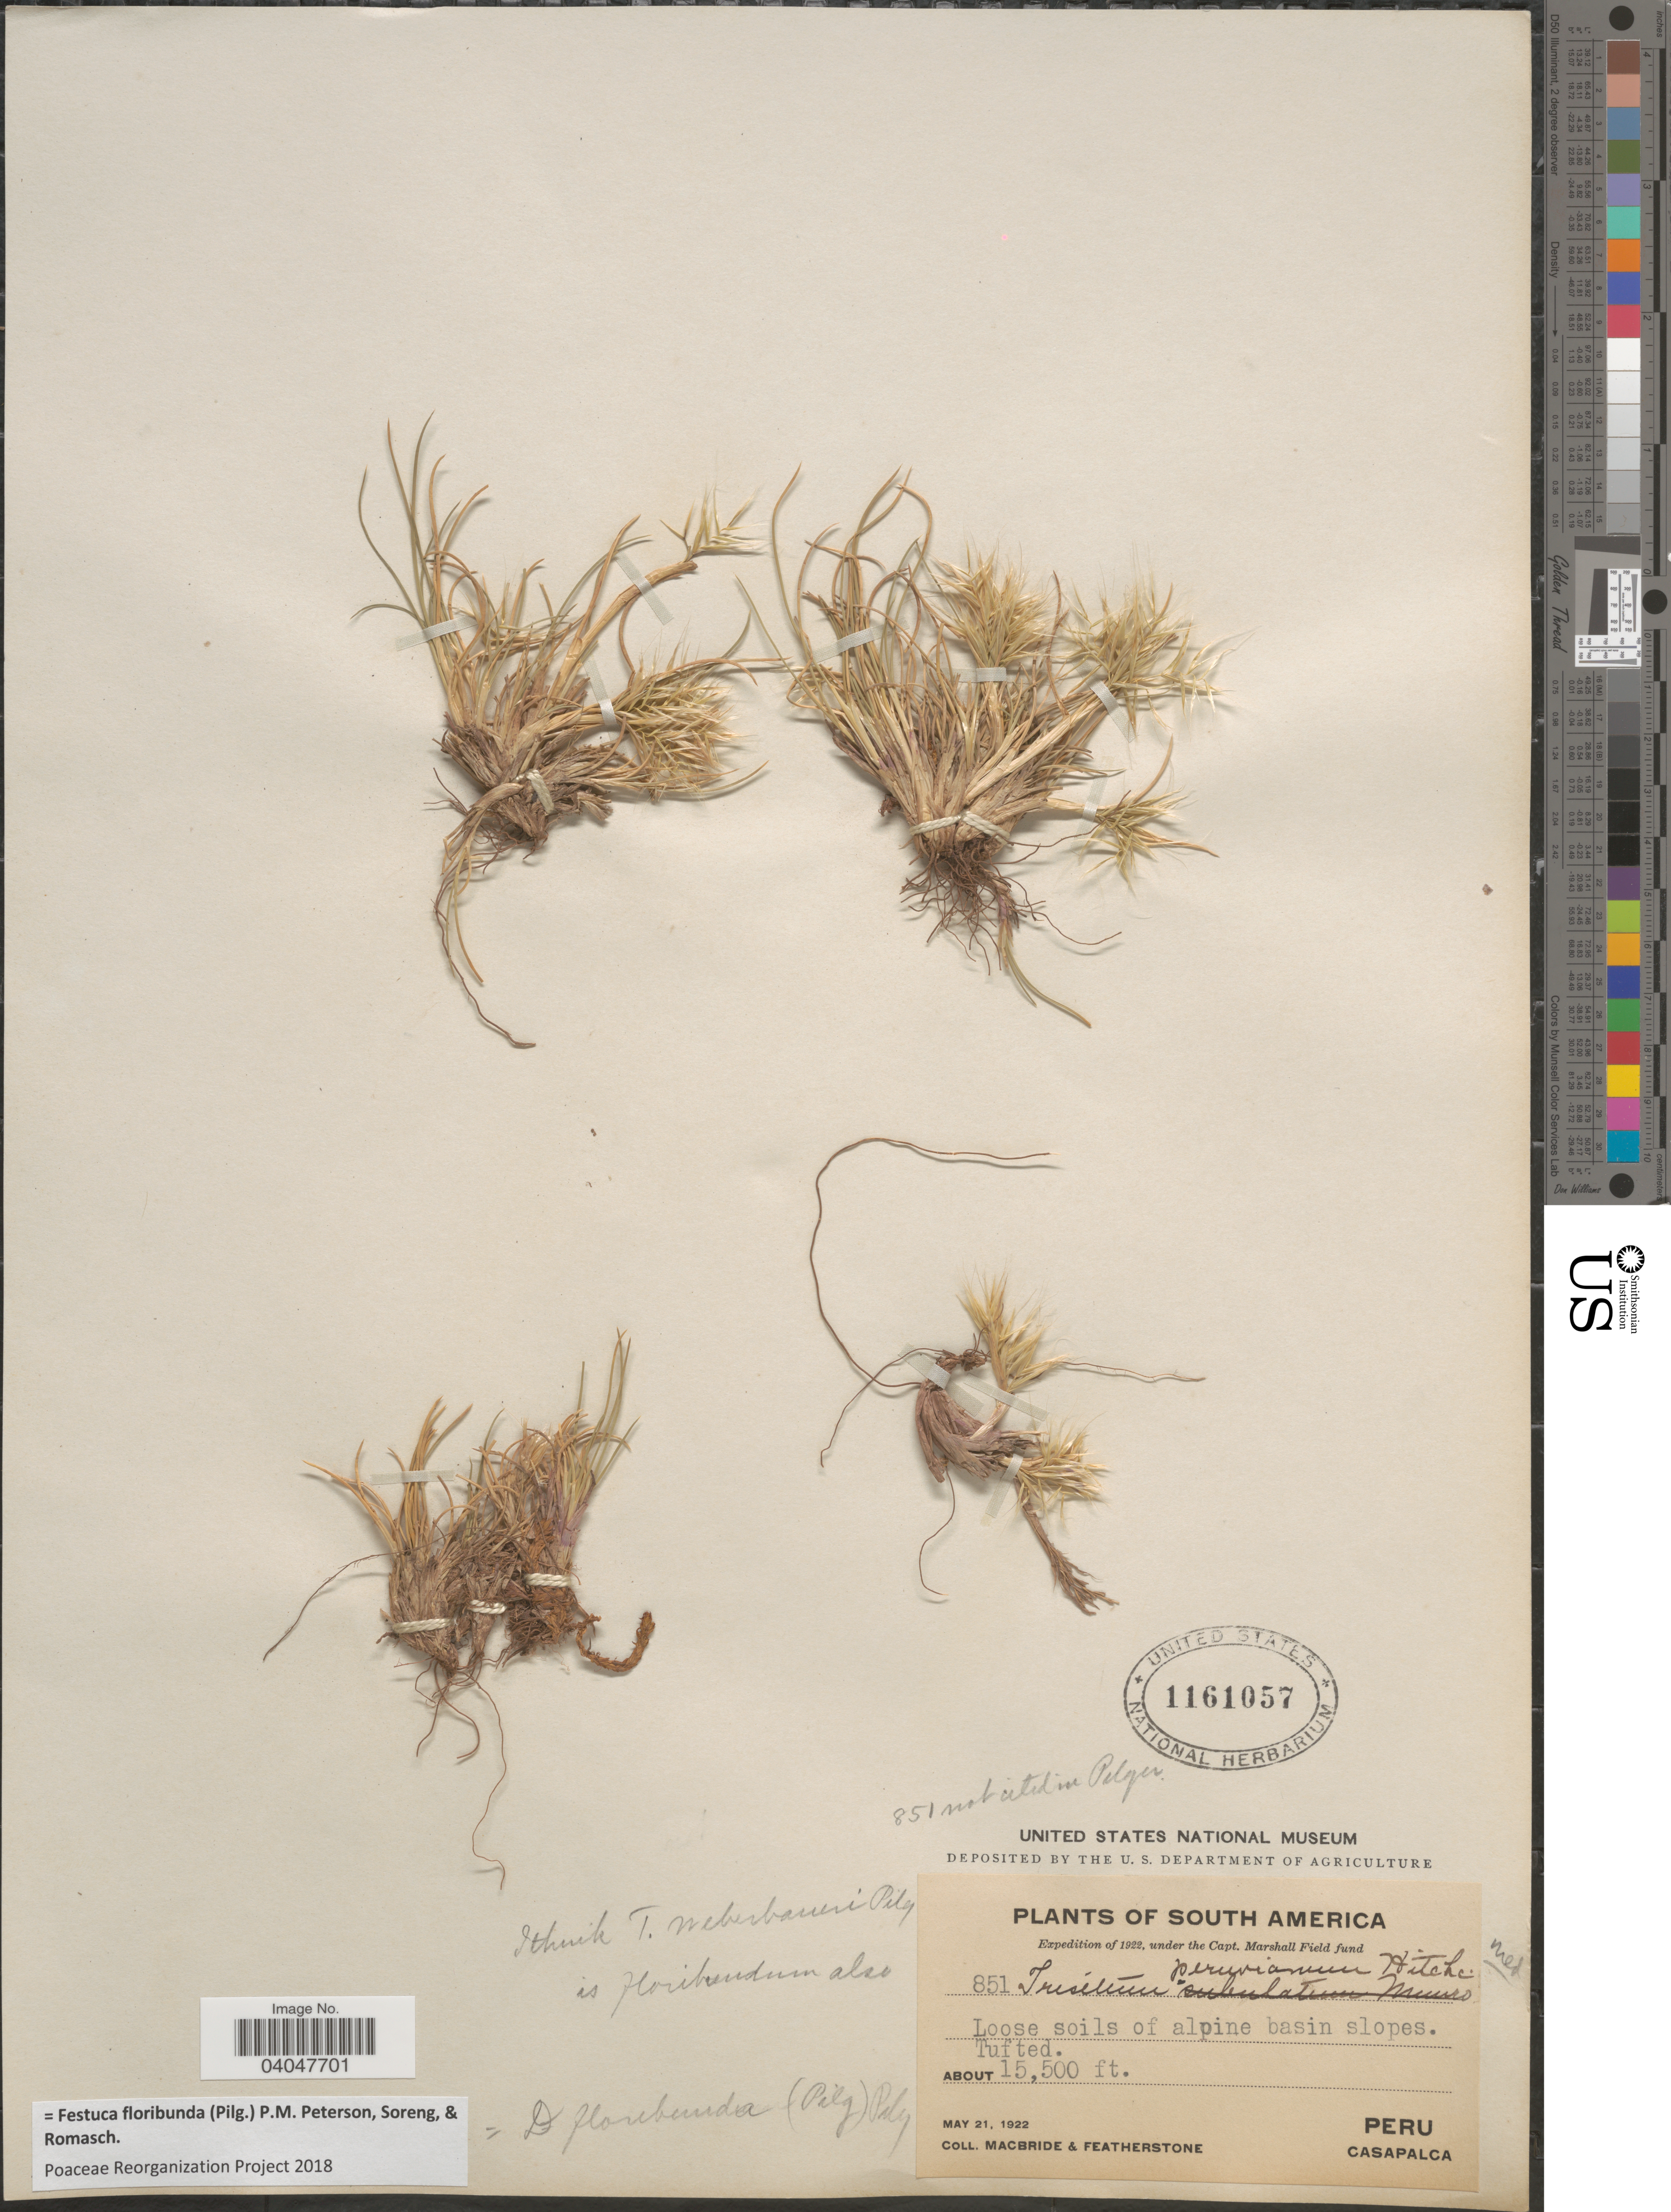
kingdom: Plantae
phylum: Tracheophyta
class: Liliopsida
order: Poales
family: Poaceae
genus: Festuca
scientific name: Festuca floribunda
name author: (Pilg.) P.M. Peterson et al.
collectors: Macbride, -- & -. Featherstone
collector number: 851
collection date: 1922-05-21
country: Peru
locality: Casapalca.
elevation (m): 4724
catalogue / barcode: US 1161057